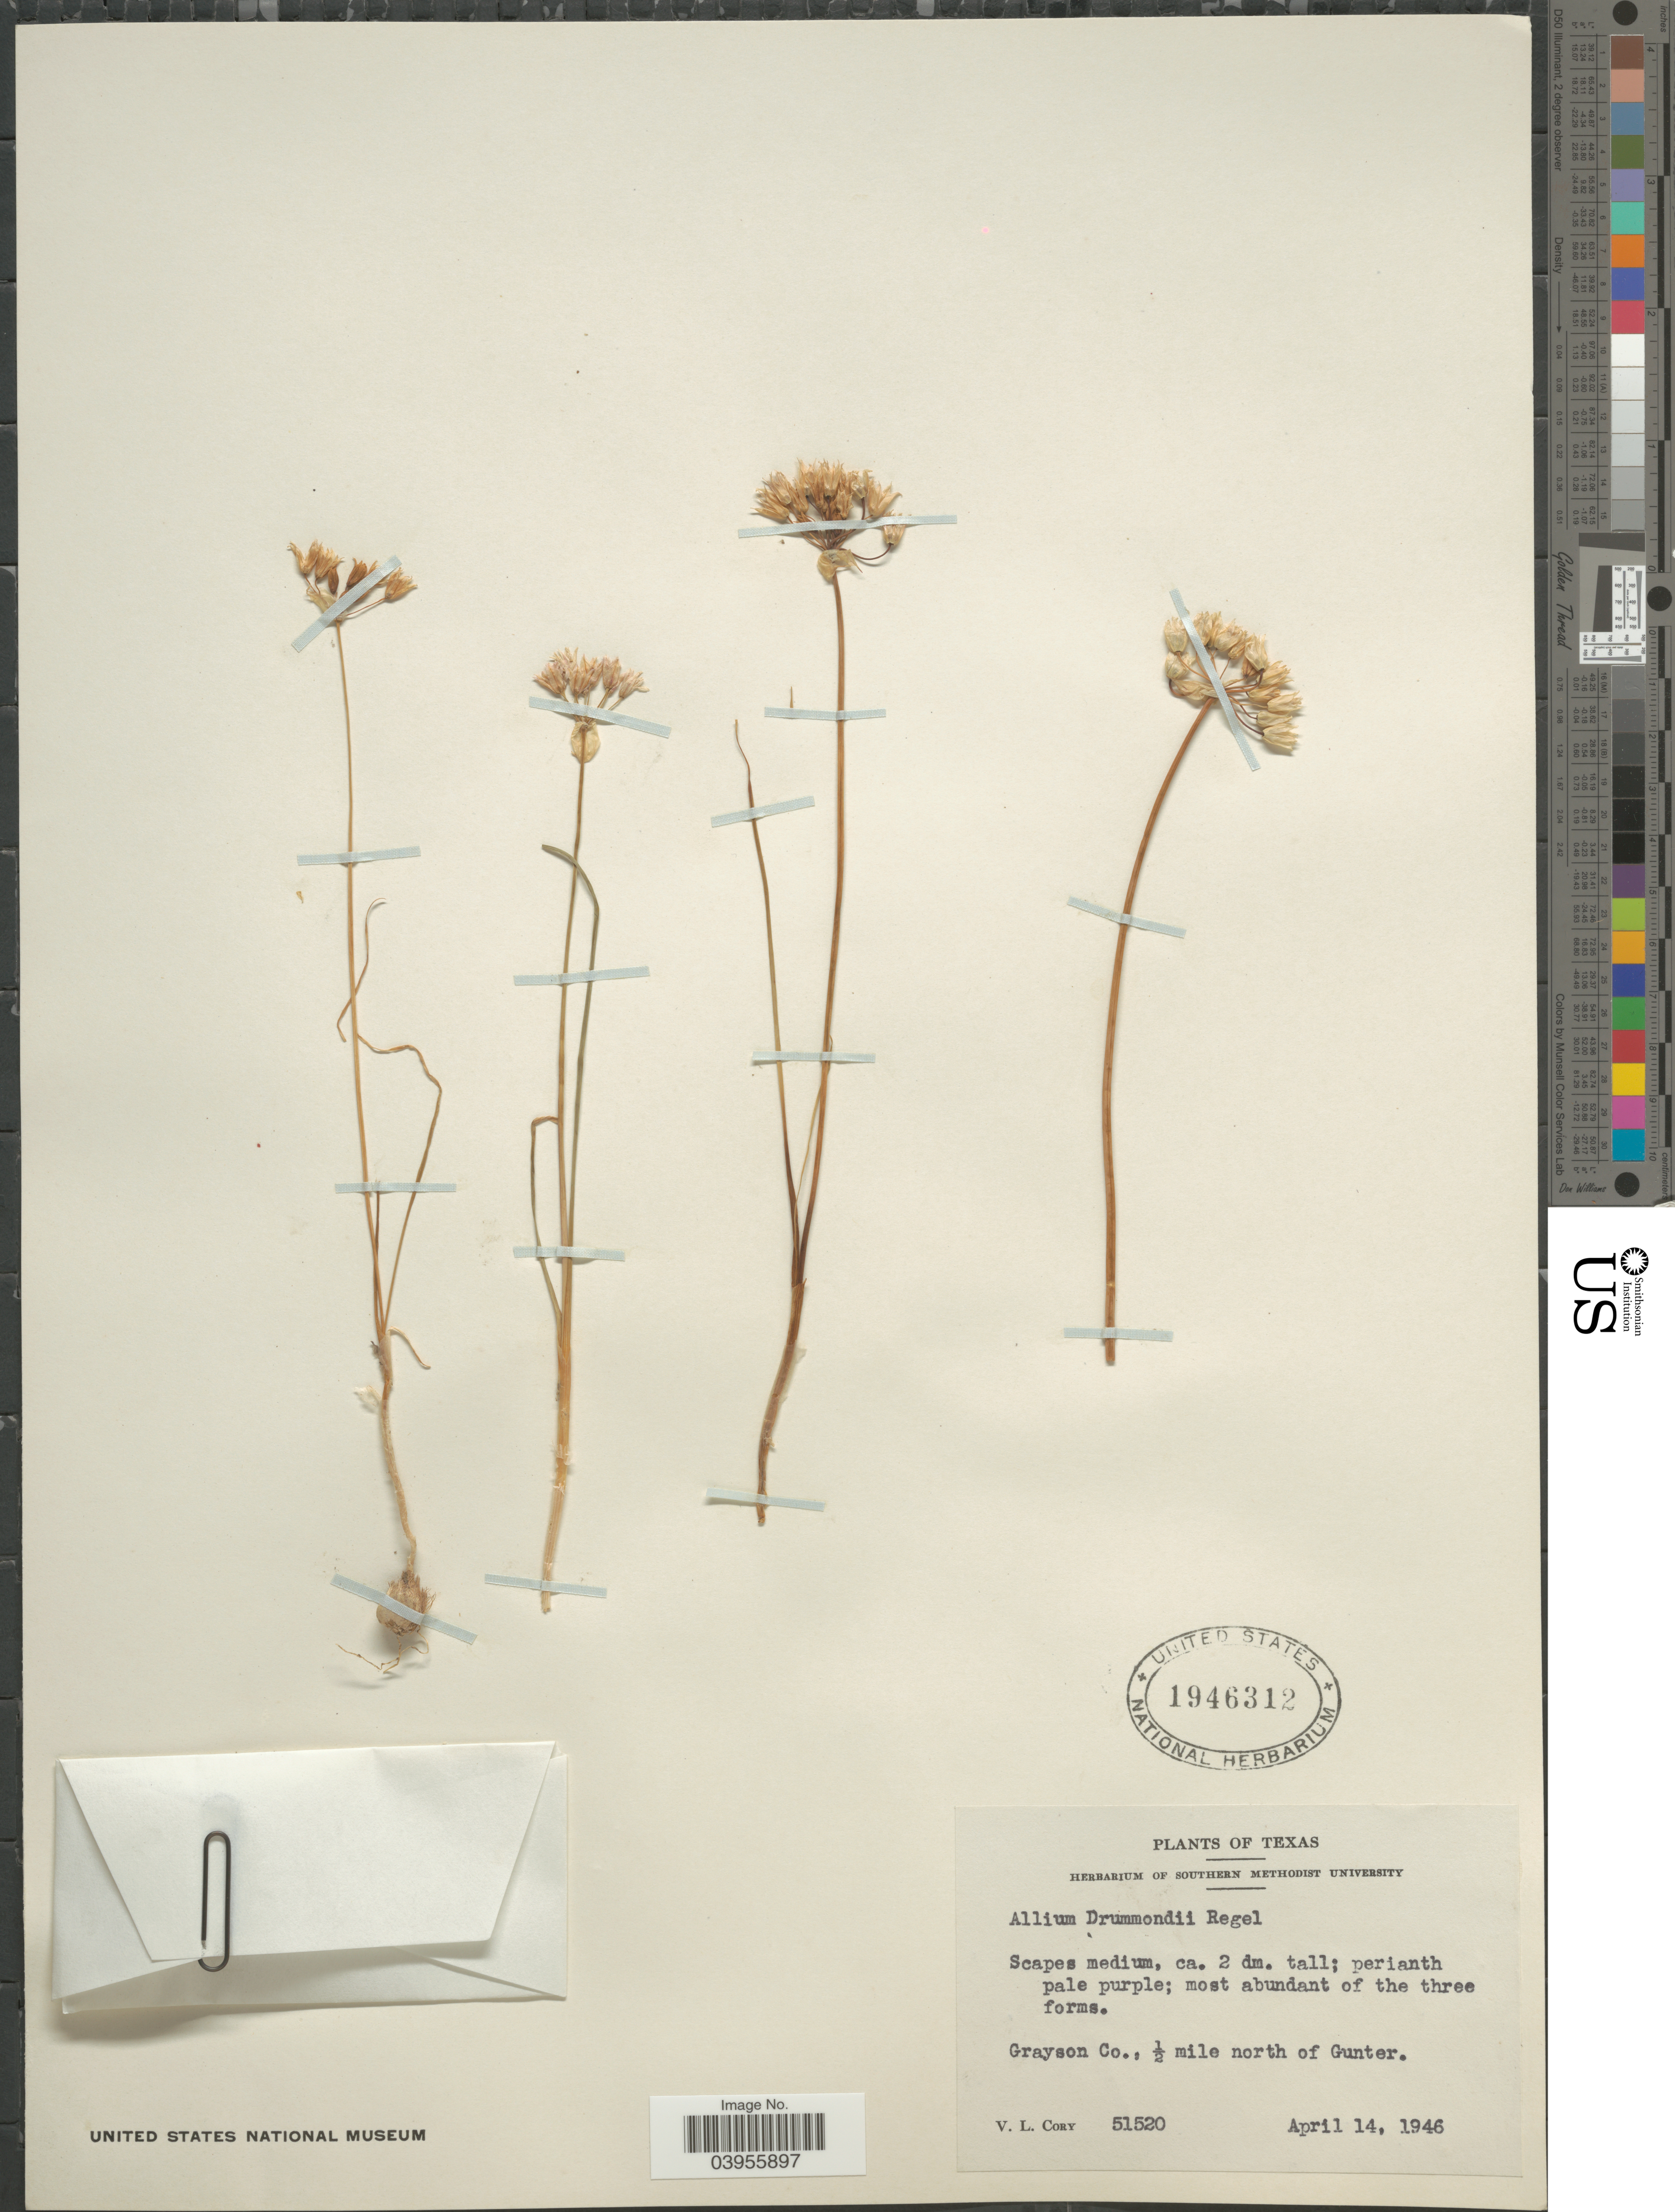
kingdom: Plantae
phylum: Tracheophyta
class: Liliopsida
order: Asparagales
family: Amaryllidaceae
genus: Allium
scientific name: Allium drummondii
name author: Regel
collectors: V. Cory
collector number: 51520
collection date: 1946-04-14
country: United States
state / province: Texas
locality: Grayson Co., ½ mile north of Gunter.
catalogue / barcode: US 1946312